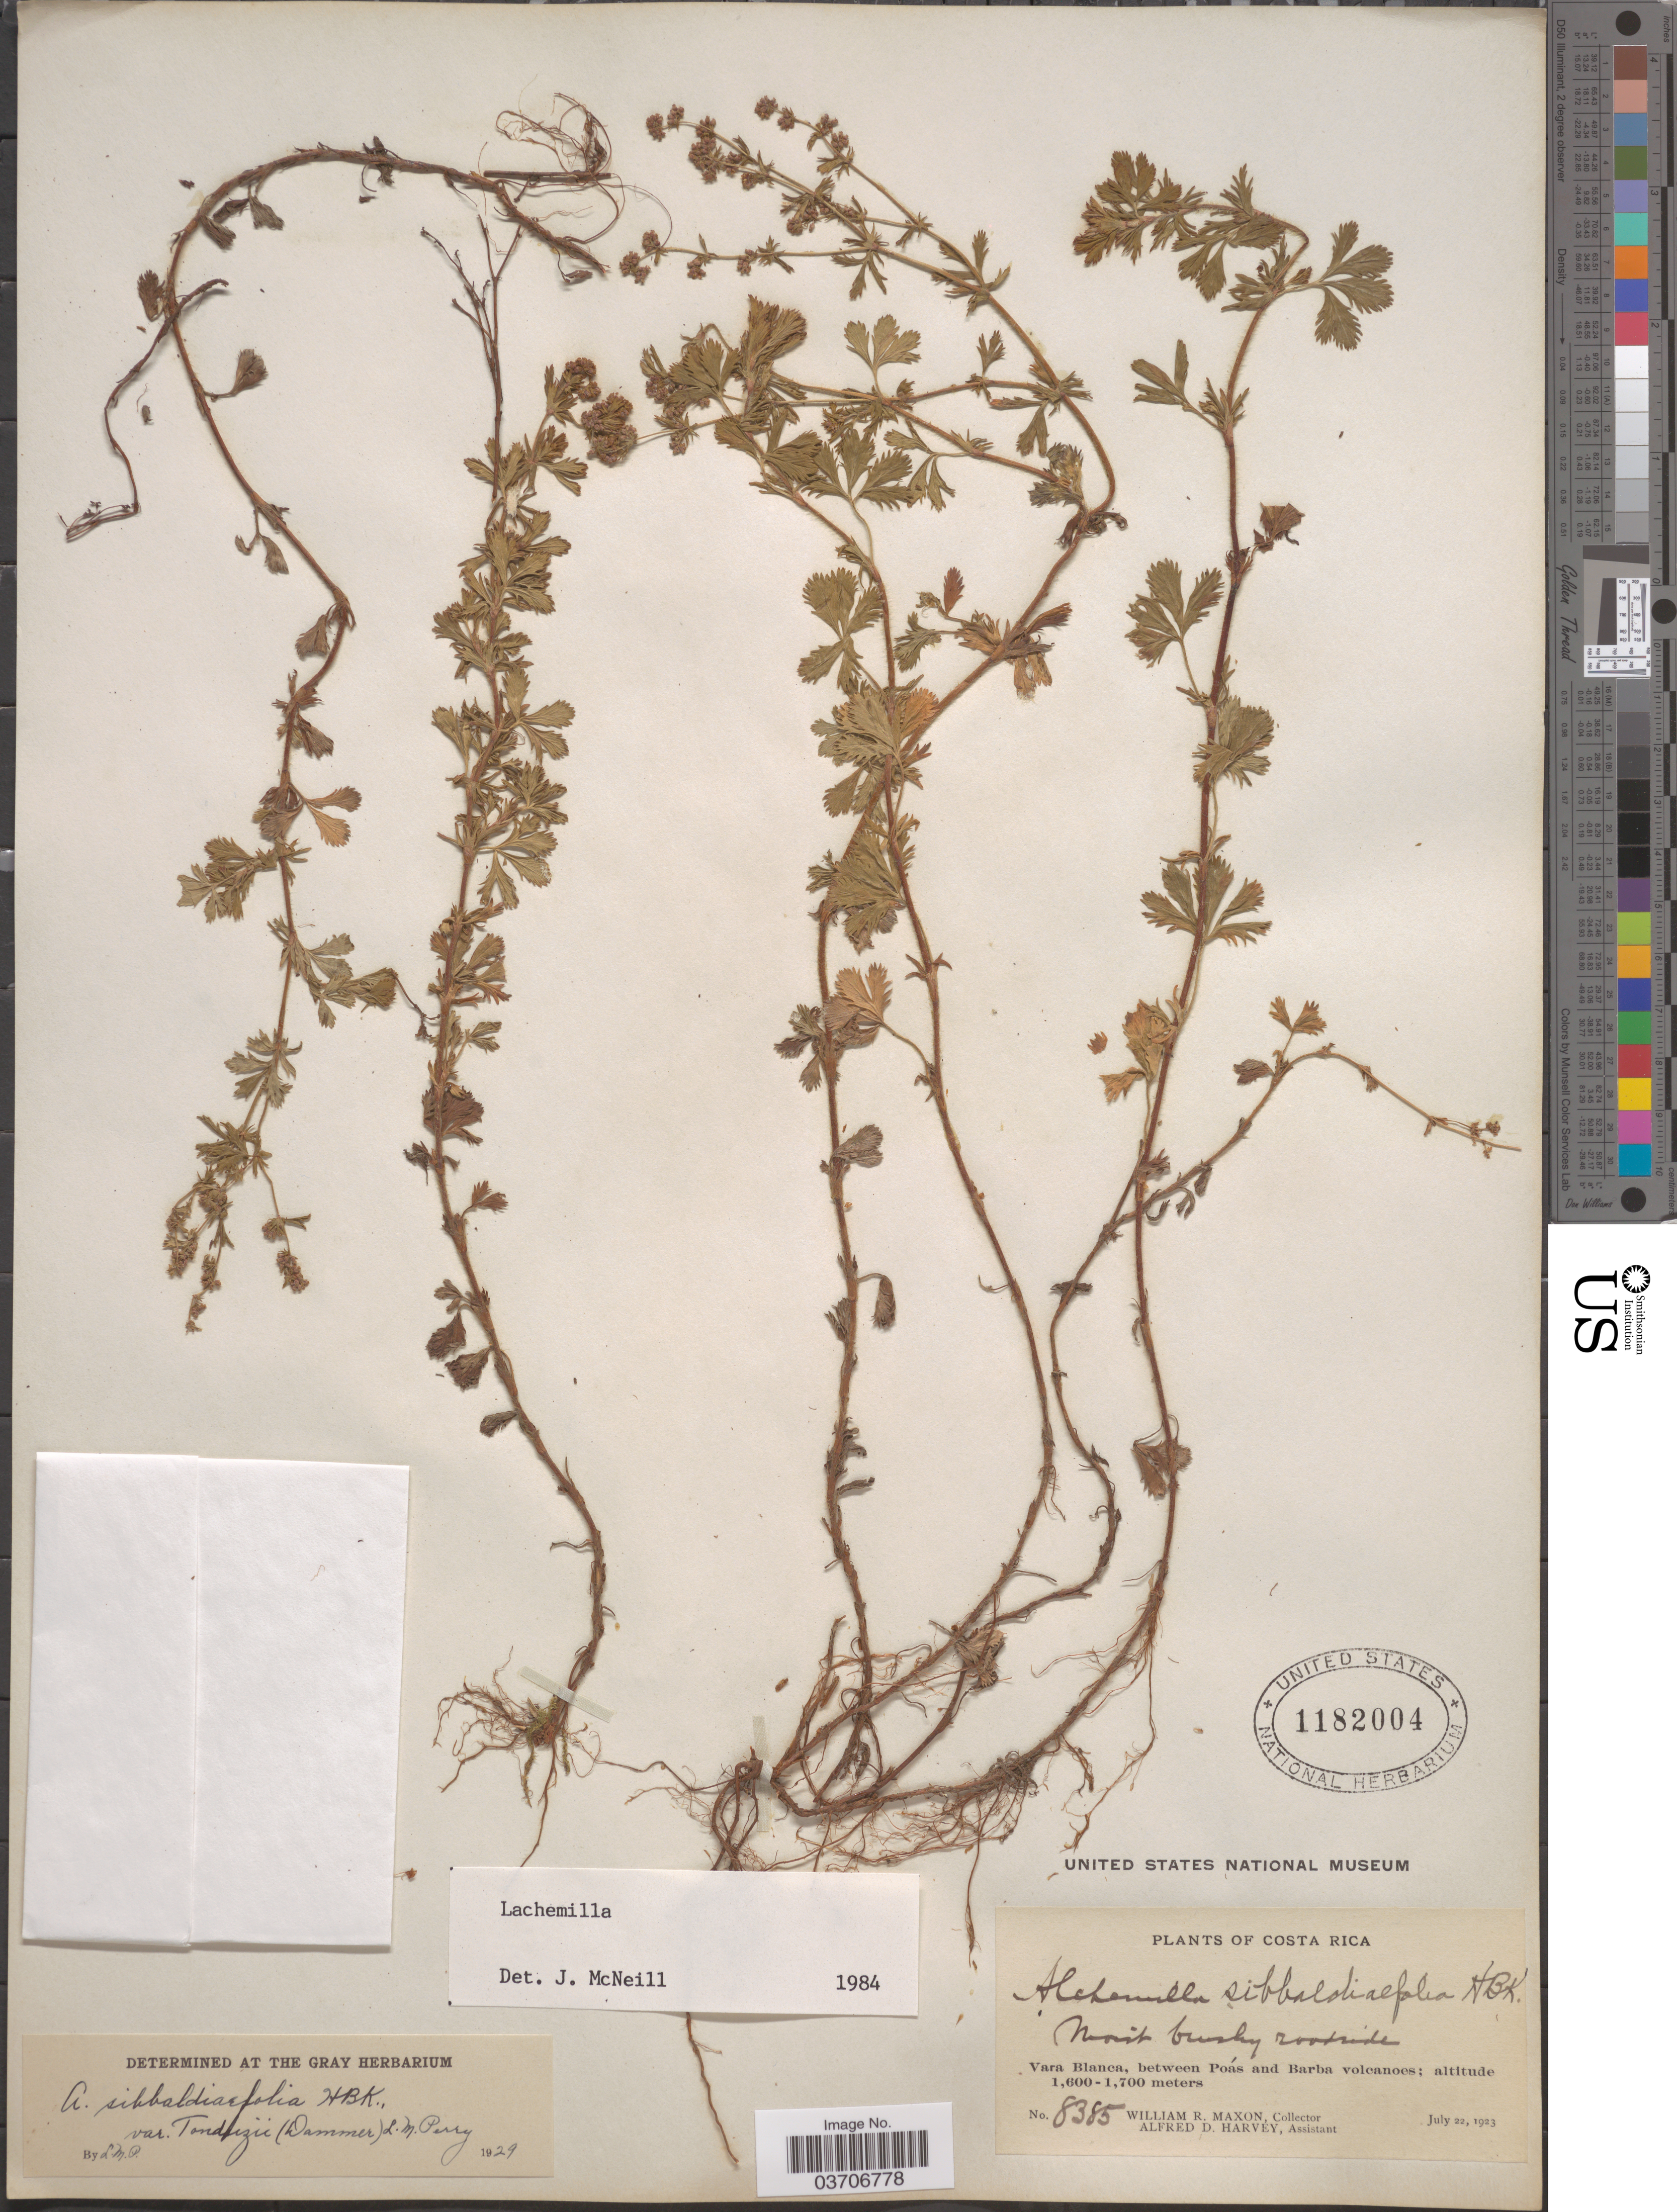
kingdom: Plantae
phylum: Tracheophyta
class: Magnoliopsida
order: Rosales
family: Rosaceae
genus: Lachemilla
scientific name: Lachemilla sp.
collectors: W. R. Maxon & A. D. Harvey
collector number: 8385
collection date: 1923-07-22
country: Costa Rica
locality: Vara Blanca, between Poás and Barba volcanoes.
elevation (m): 1600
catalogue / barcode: US 1182004